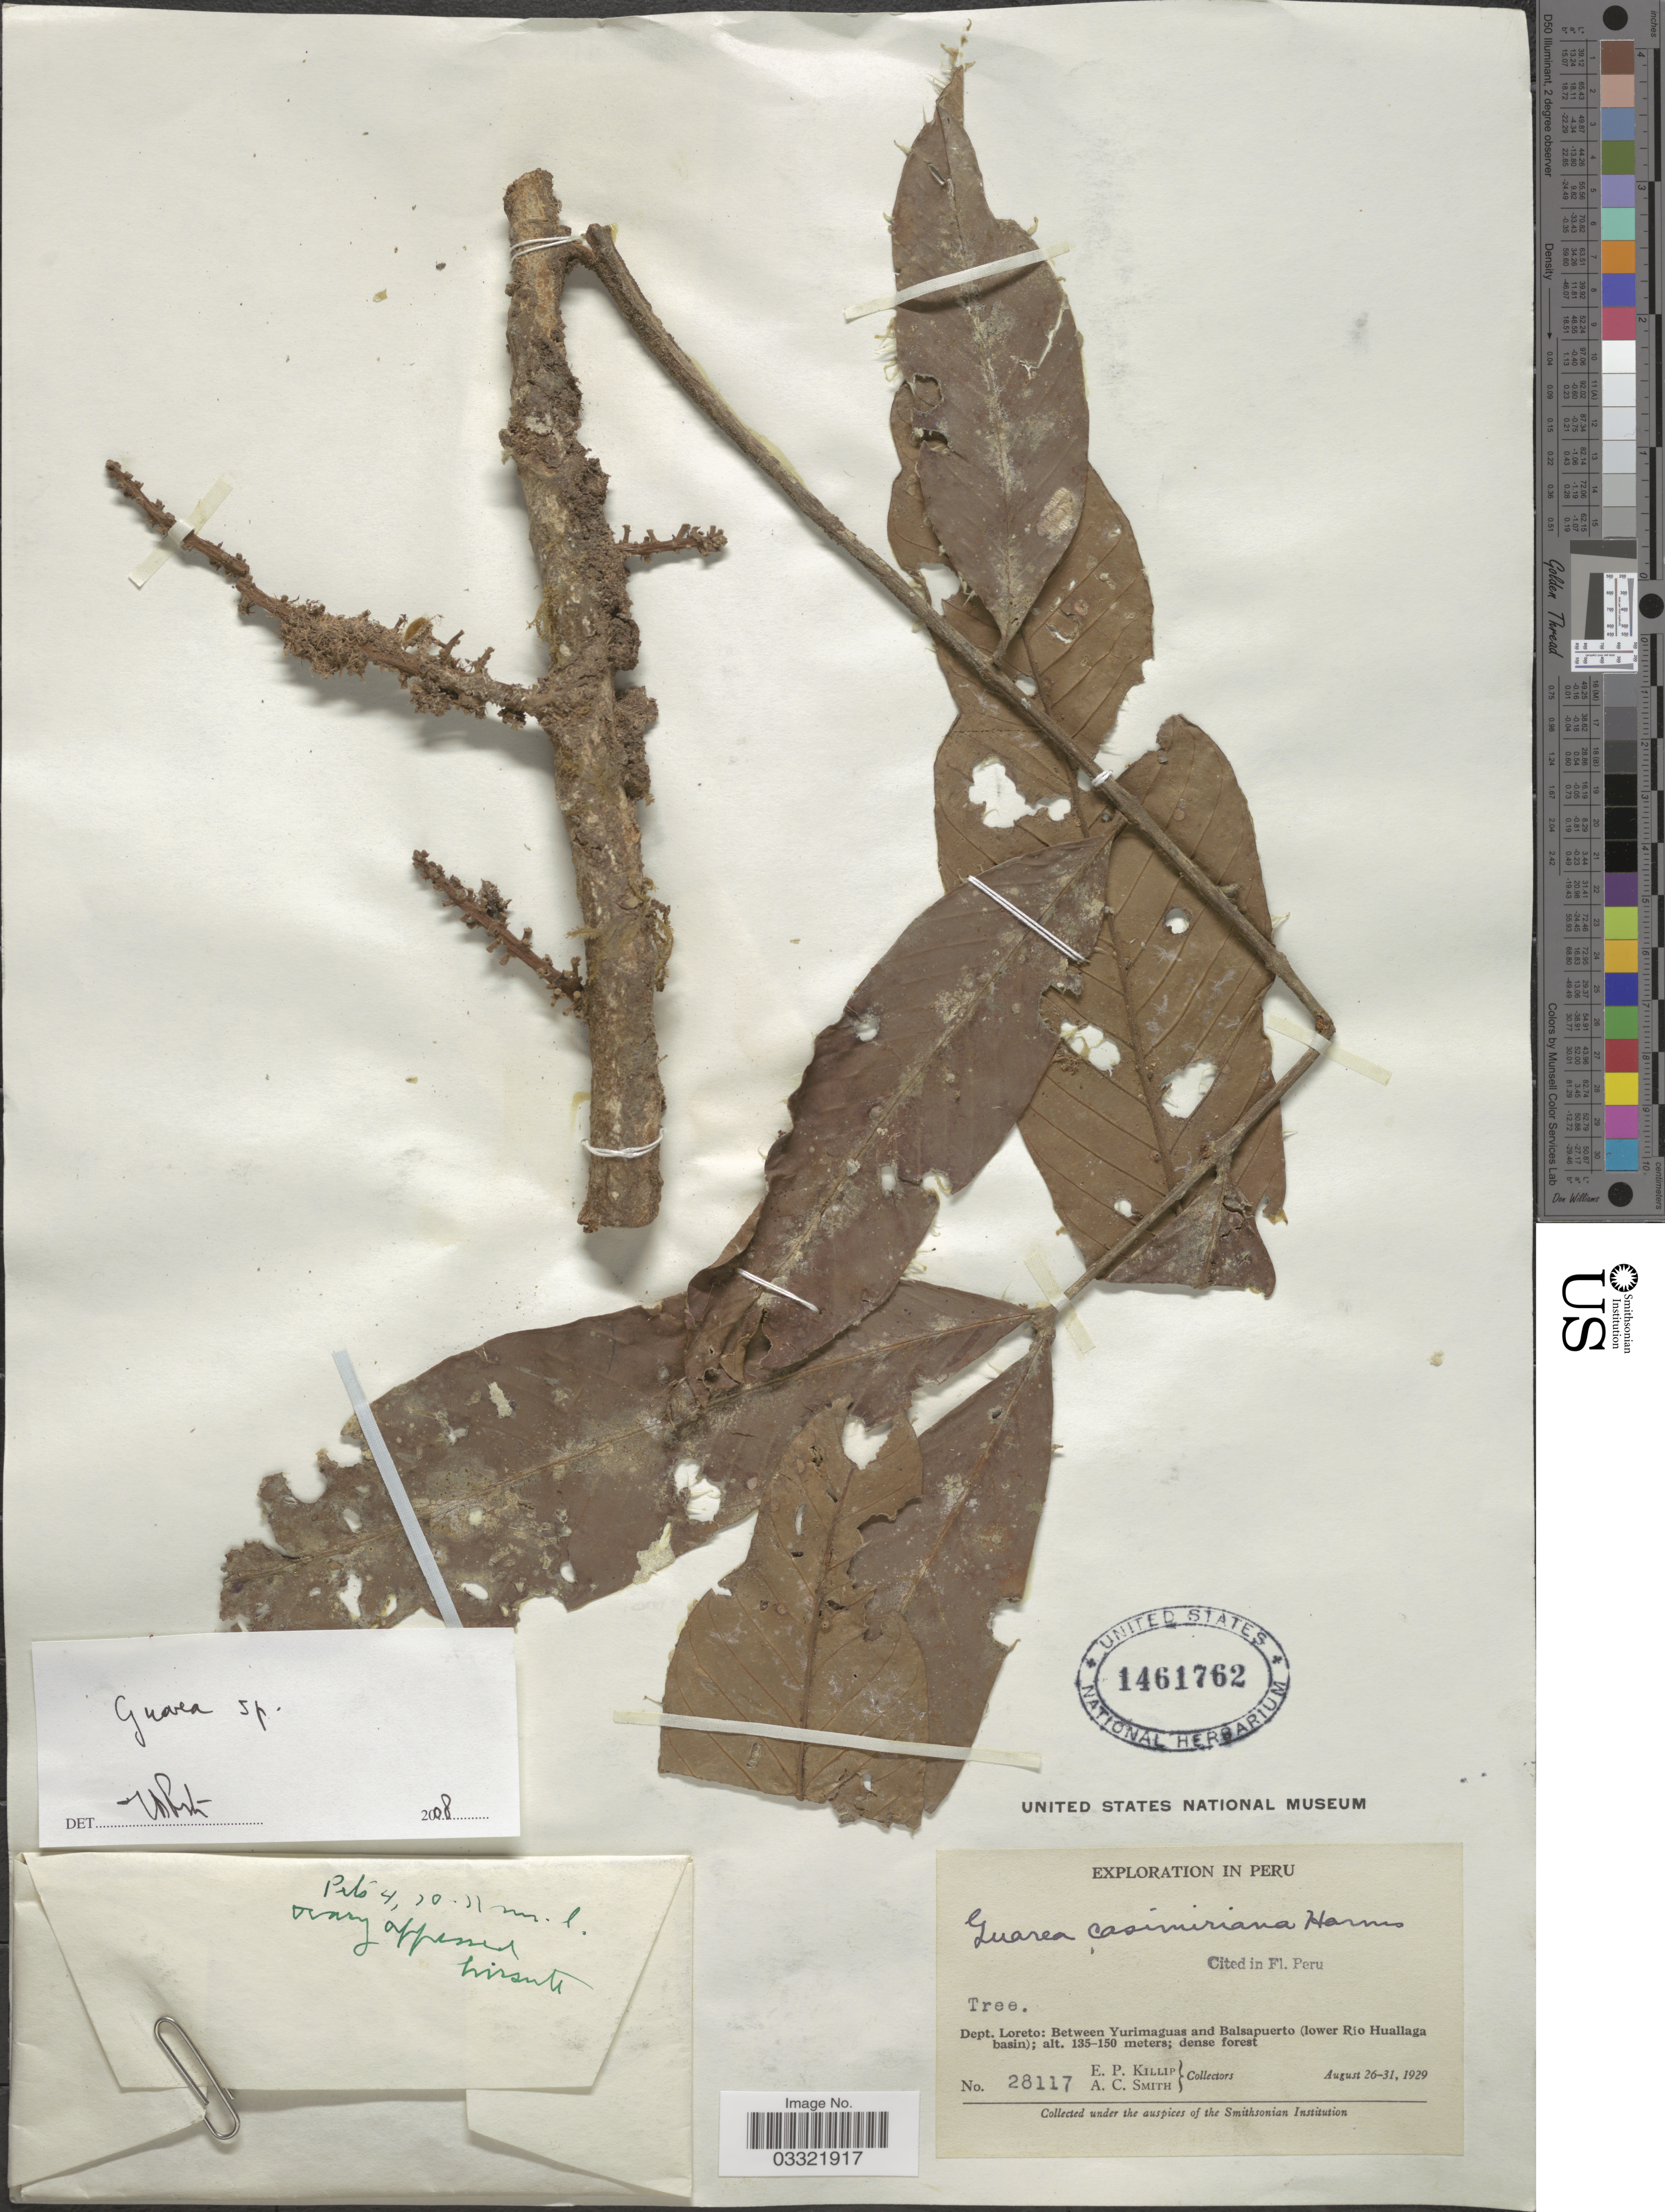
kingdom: Plantae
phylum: Tracheophyta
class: Magnoliopsida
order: Sapindales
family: Meliaceae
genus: Guarea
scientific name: Guarea sp.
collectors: E. P. Killip & A. C. Smith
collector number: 28117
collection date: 1929-08-26/1929-08-31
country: Peru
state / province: Loreto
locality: Dept. Loreto: Between Yurimaguas and Balsapuero (lower Rio Huallaga basin).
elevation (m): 135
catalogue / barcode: US 1461762